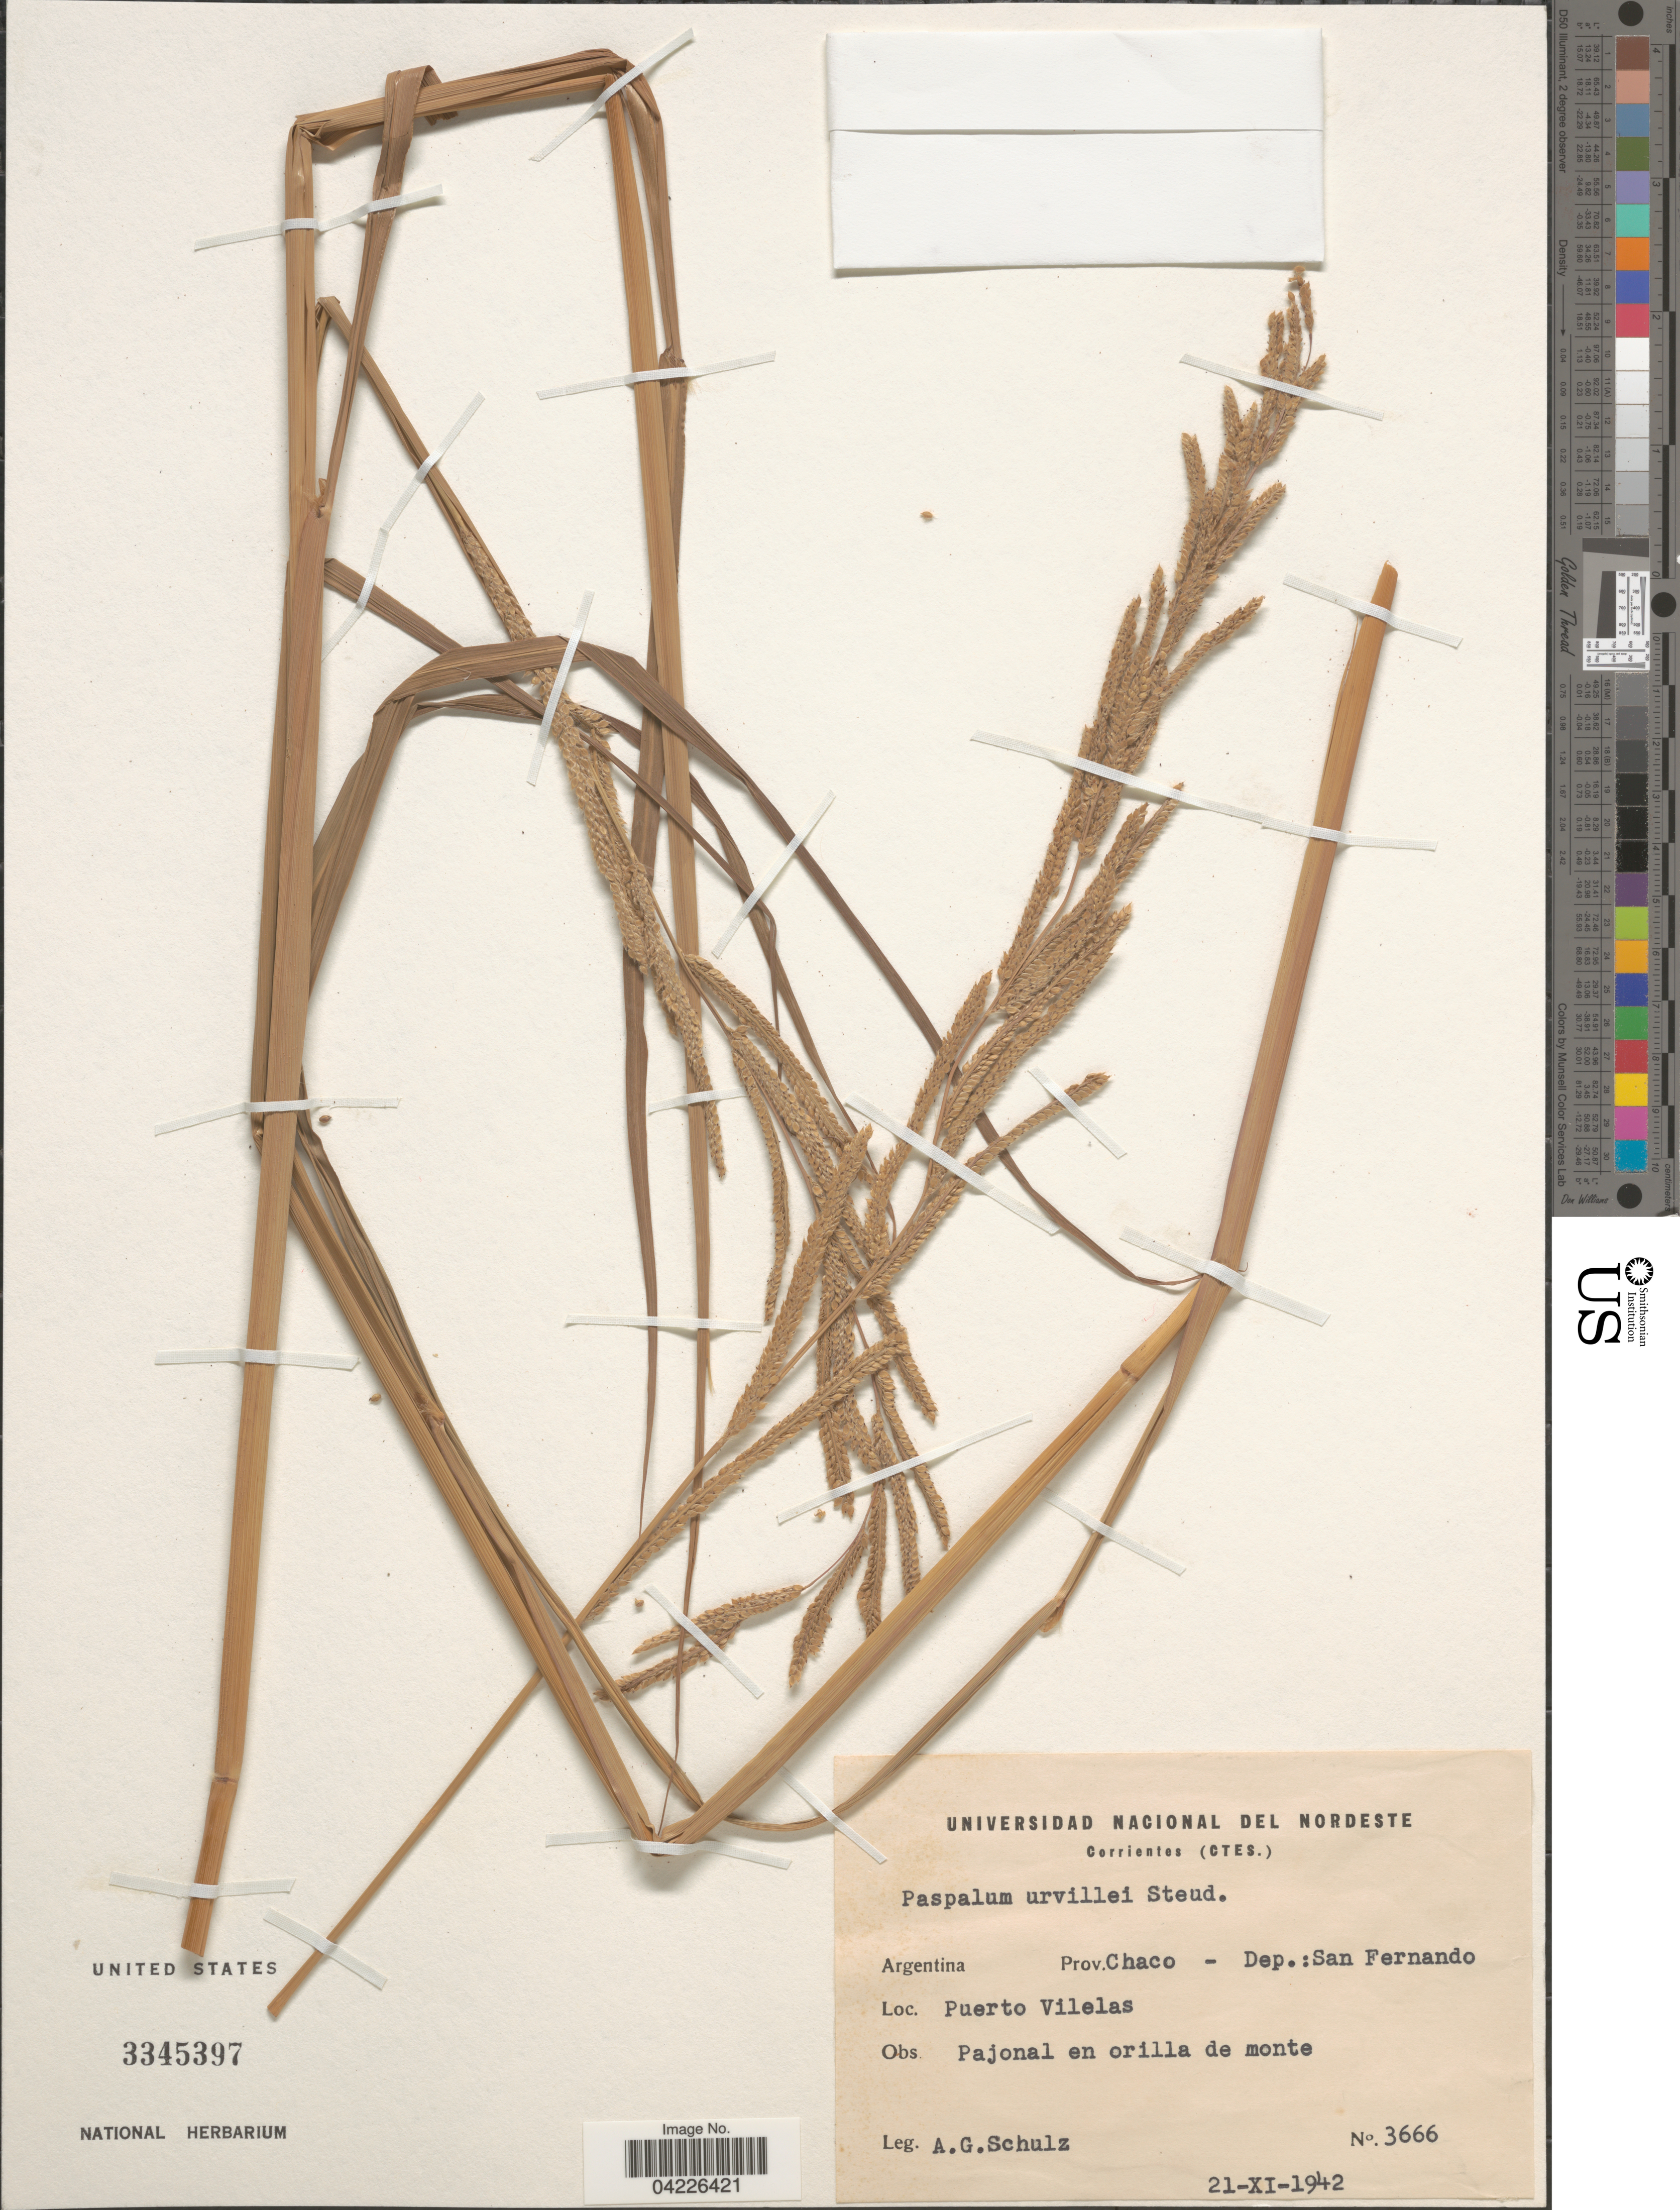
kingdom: Plantae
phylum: Tracheophyta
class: Liliopsida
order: Poales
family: Poaceae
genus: Paspalum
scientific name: Paspalum urvillei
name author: Steud.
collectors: A. G. Schulz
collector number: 3666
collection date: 1942-11-21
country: Argentina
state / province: Chaco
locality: Dep.: San Fernando. Puerto Vilelas.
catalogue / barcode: US 3345397